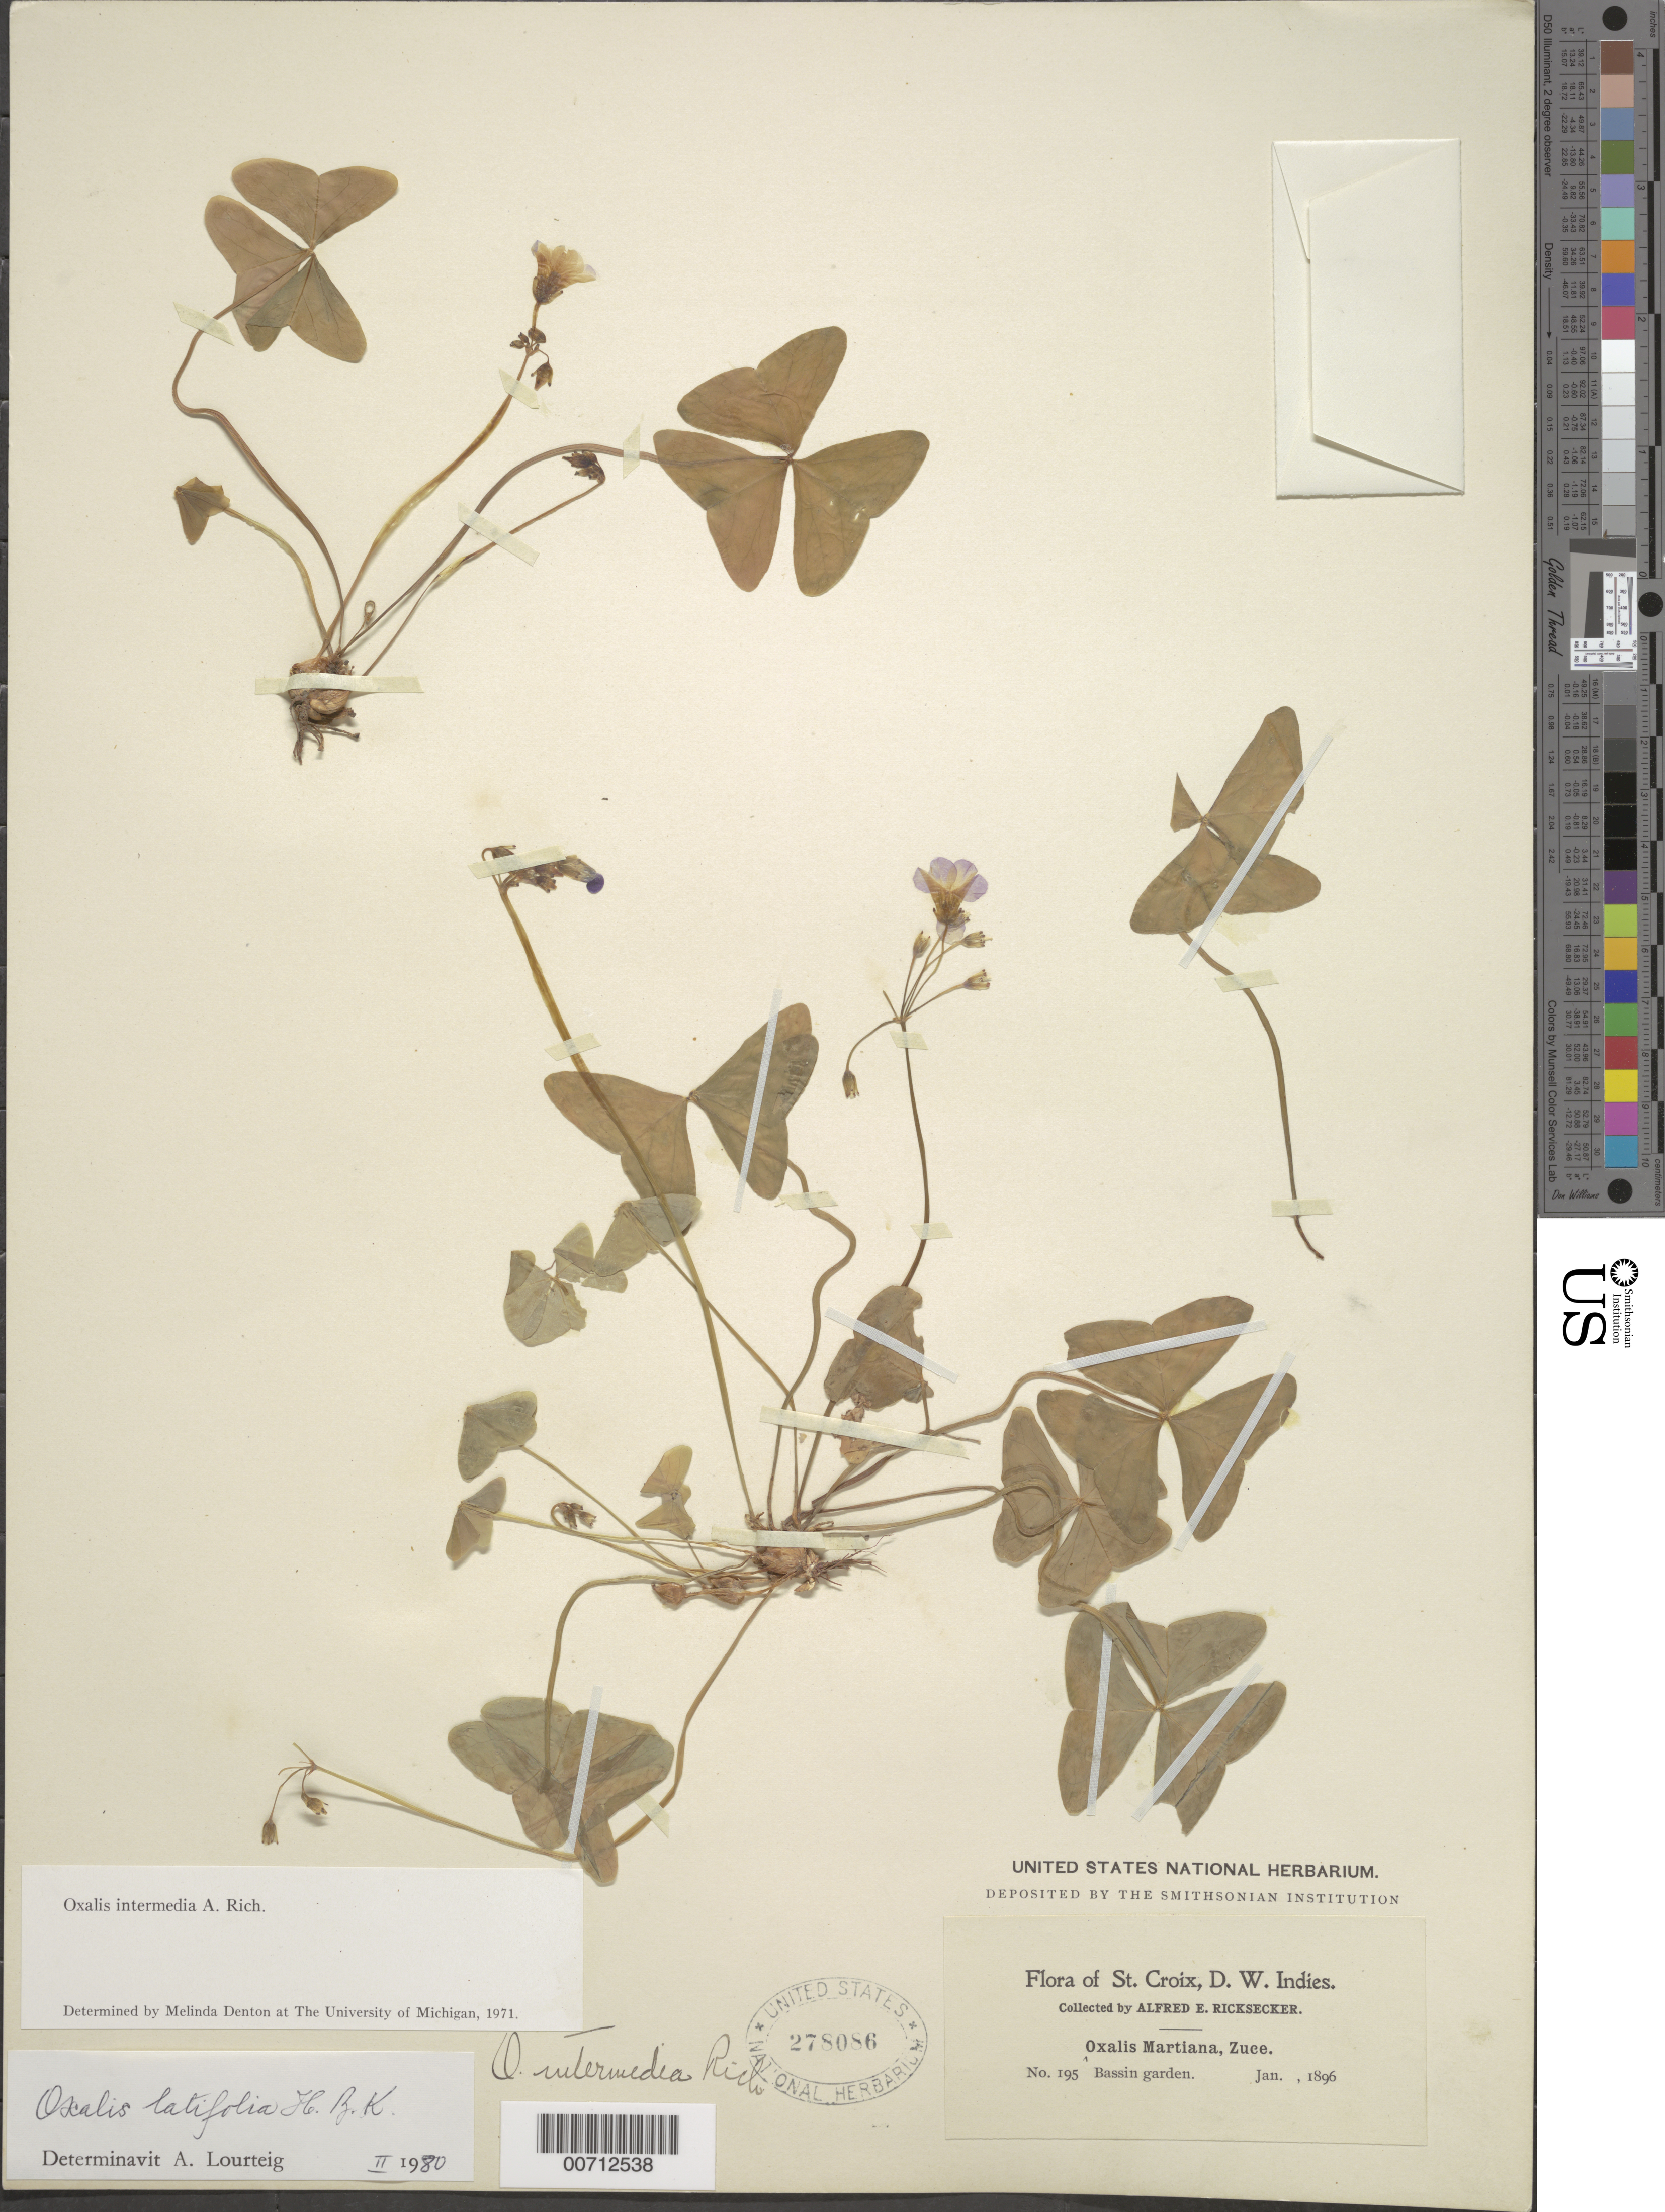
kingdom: Plantae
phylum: Tracheophyta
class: Magnoliopsida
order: Oxalidales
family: Oxalidaceae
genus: Oxalis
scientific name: Oxalis latifolia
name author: Kunth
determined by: Lourteig, A.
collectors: A. E. Ricksecker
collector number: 195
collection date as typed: Jan 1896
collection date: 1896-01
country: U.S. Virgin Islands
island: St. Croix Island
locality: Bassin garden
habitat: Bassin garden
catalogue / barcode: US 278086